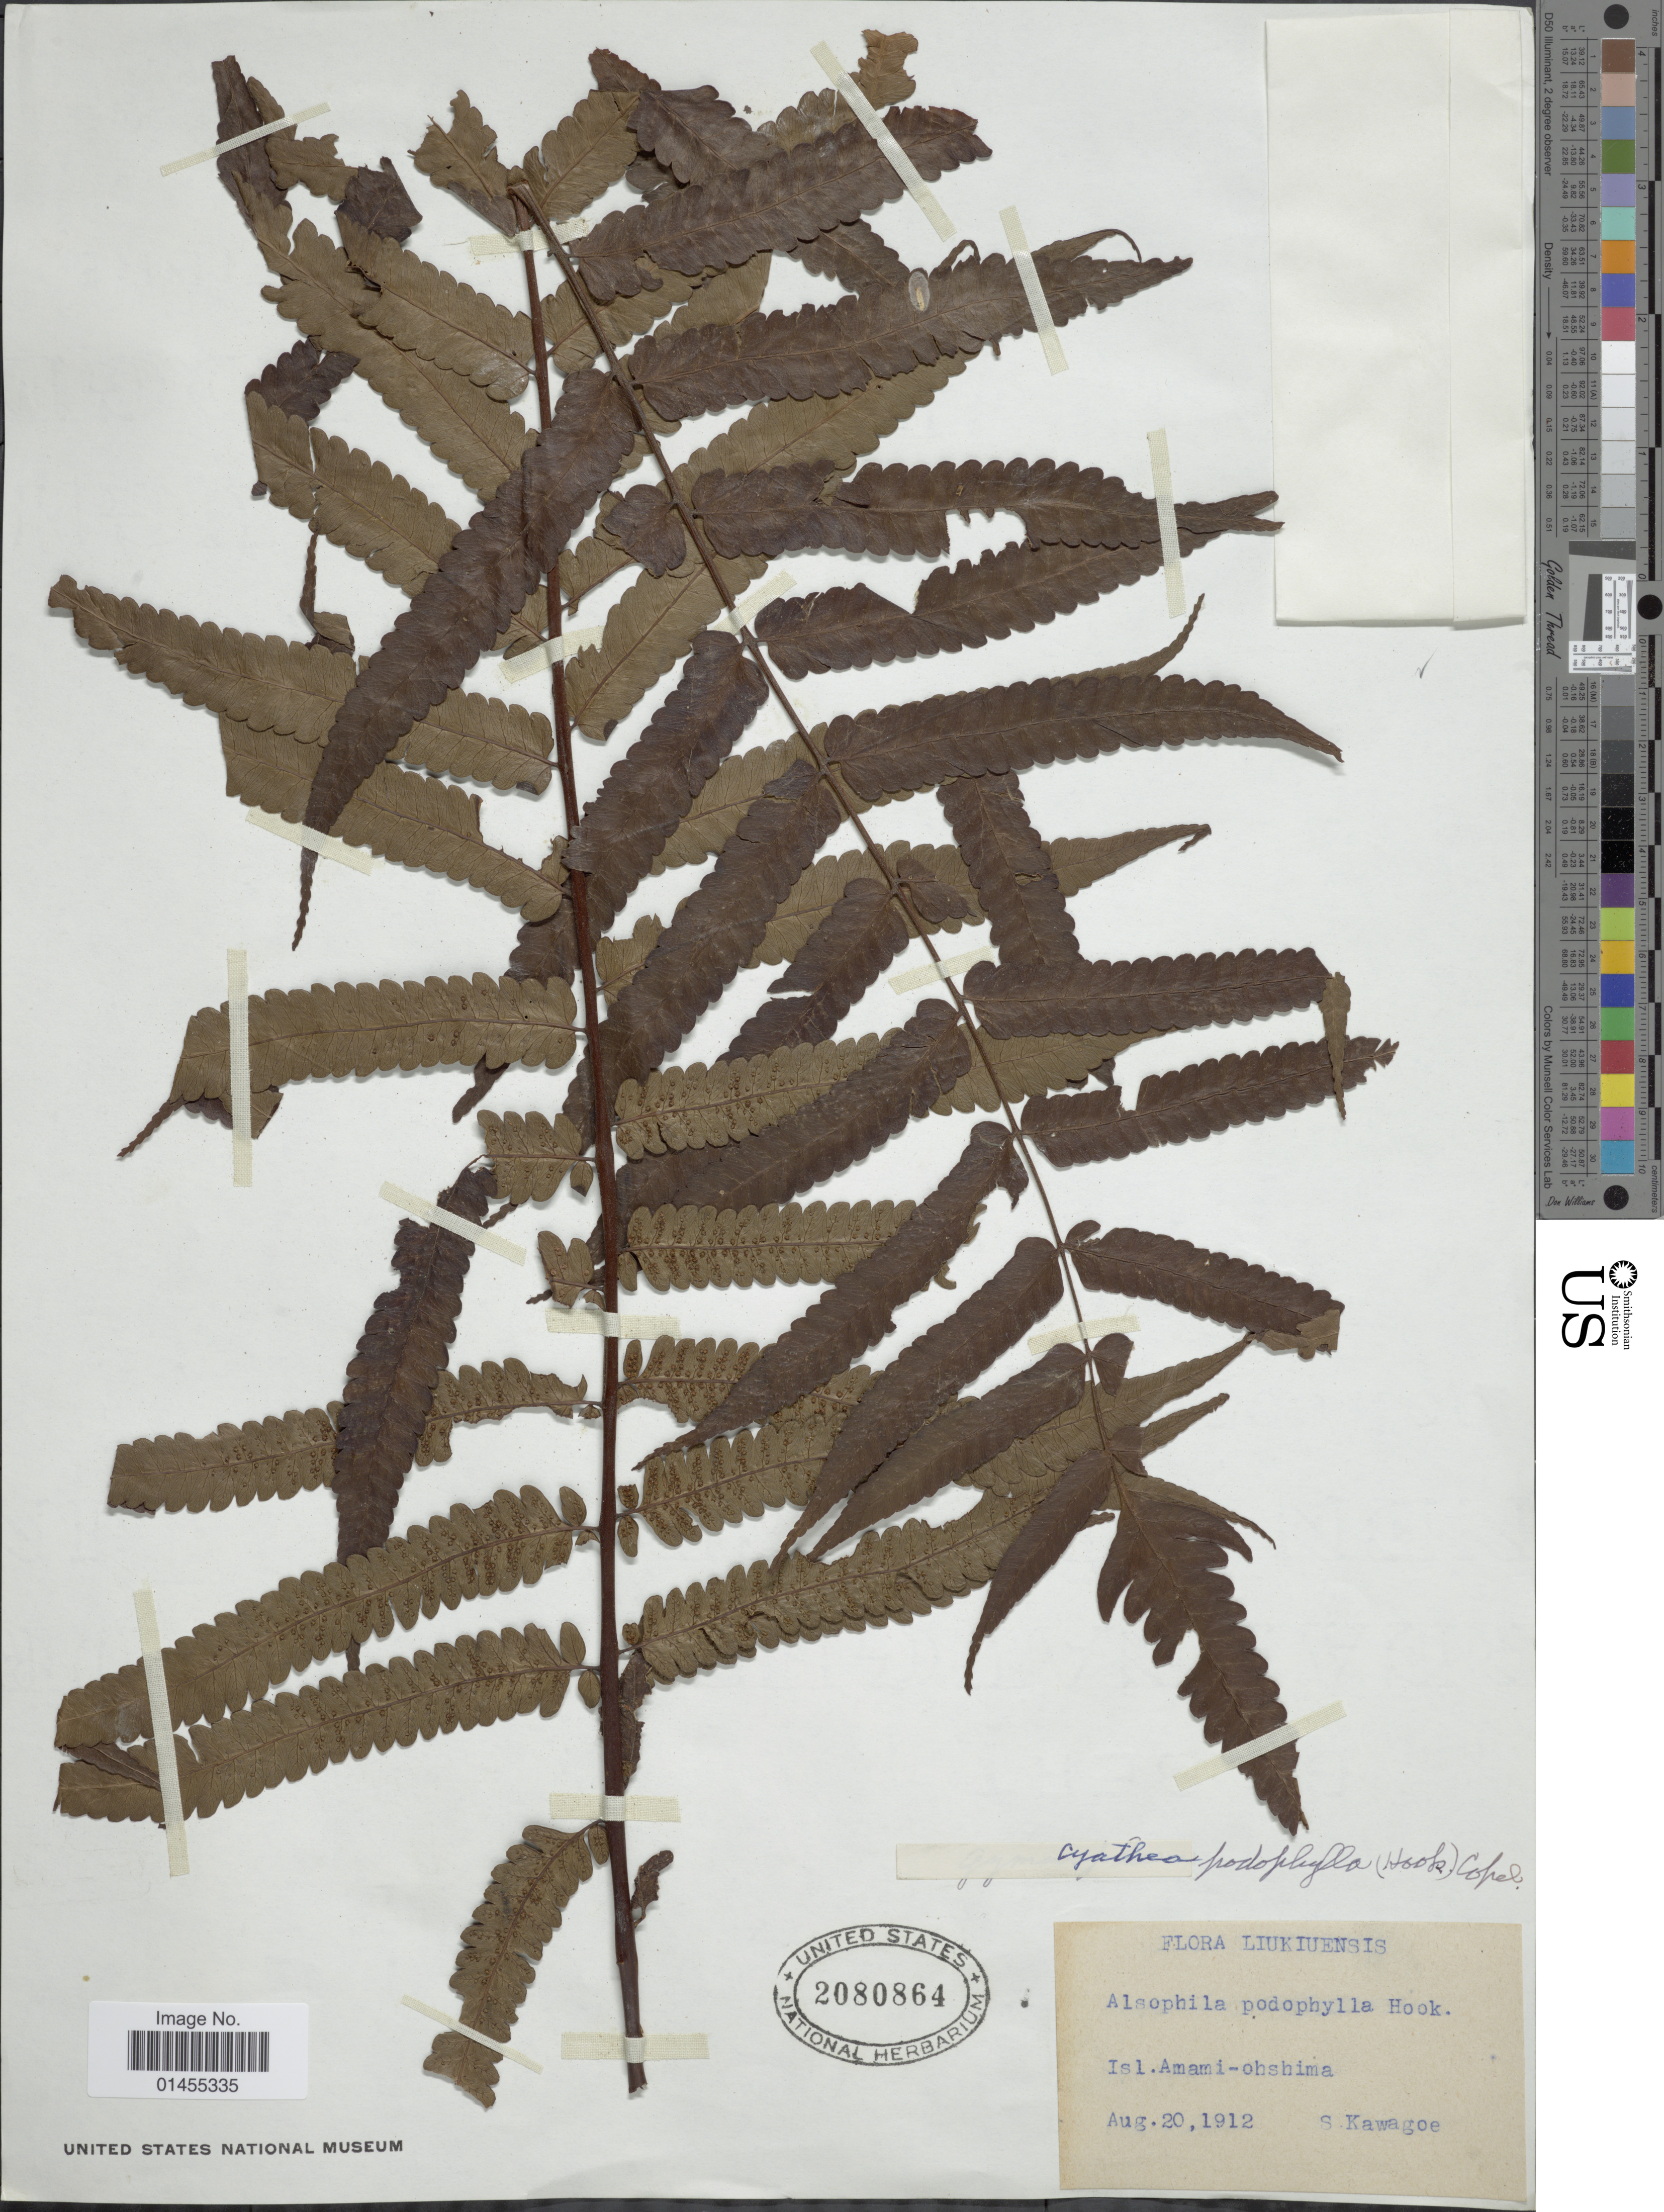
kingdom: Plantae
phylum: Tracheophyta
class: Polypodiopsida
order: Cyatheales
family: Cyatheaceae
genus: Alsophila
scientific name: Alsophila podophylla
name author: Hook.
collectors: S. Kawagoe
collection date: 1912-08-20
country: Japan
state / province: Okinawa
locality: Liukiuensis, Isl. Amami-Ohshima.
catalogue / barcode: US 2080864